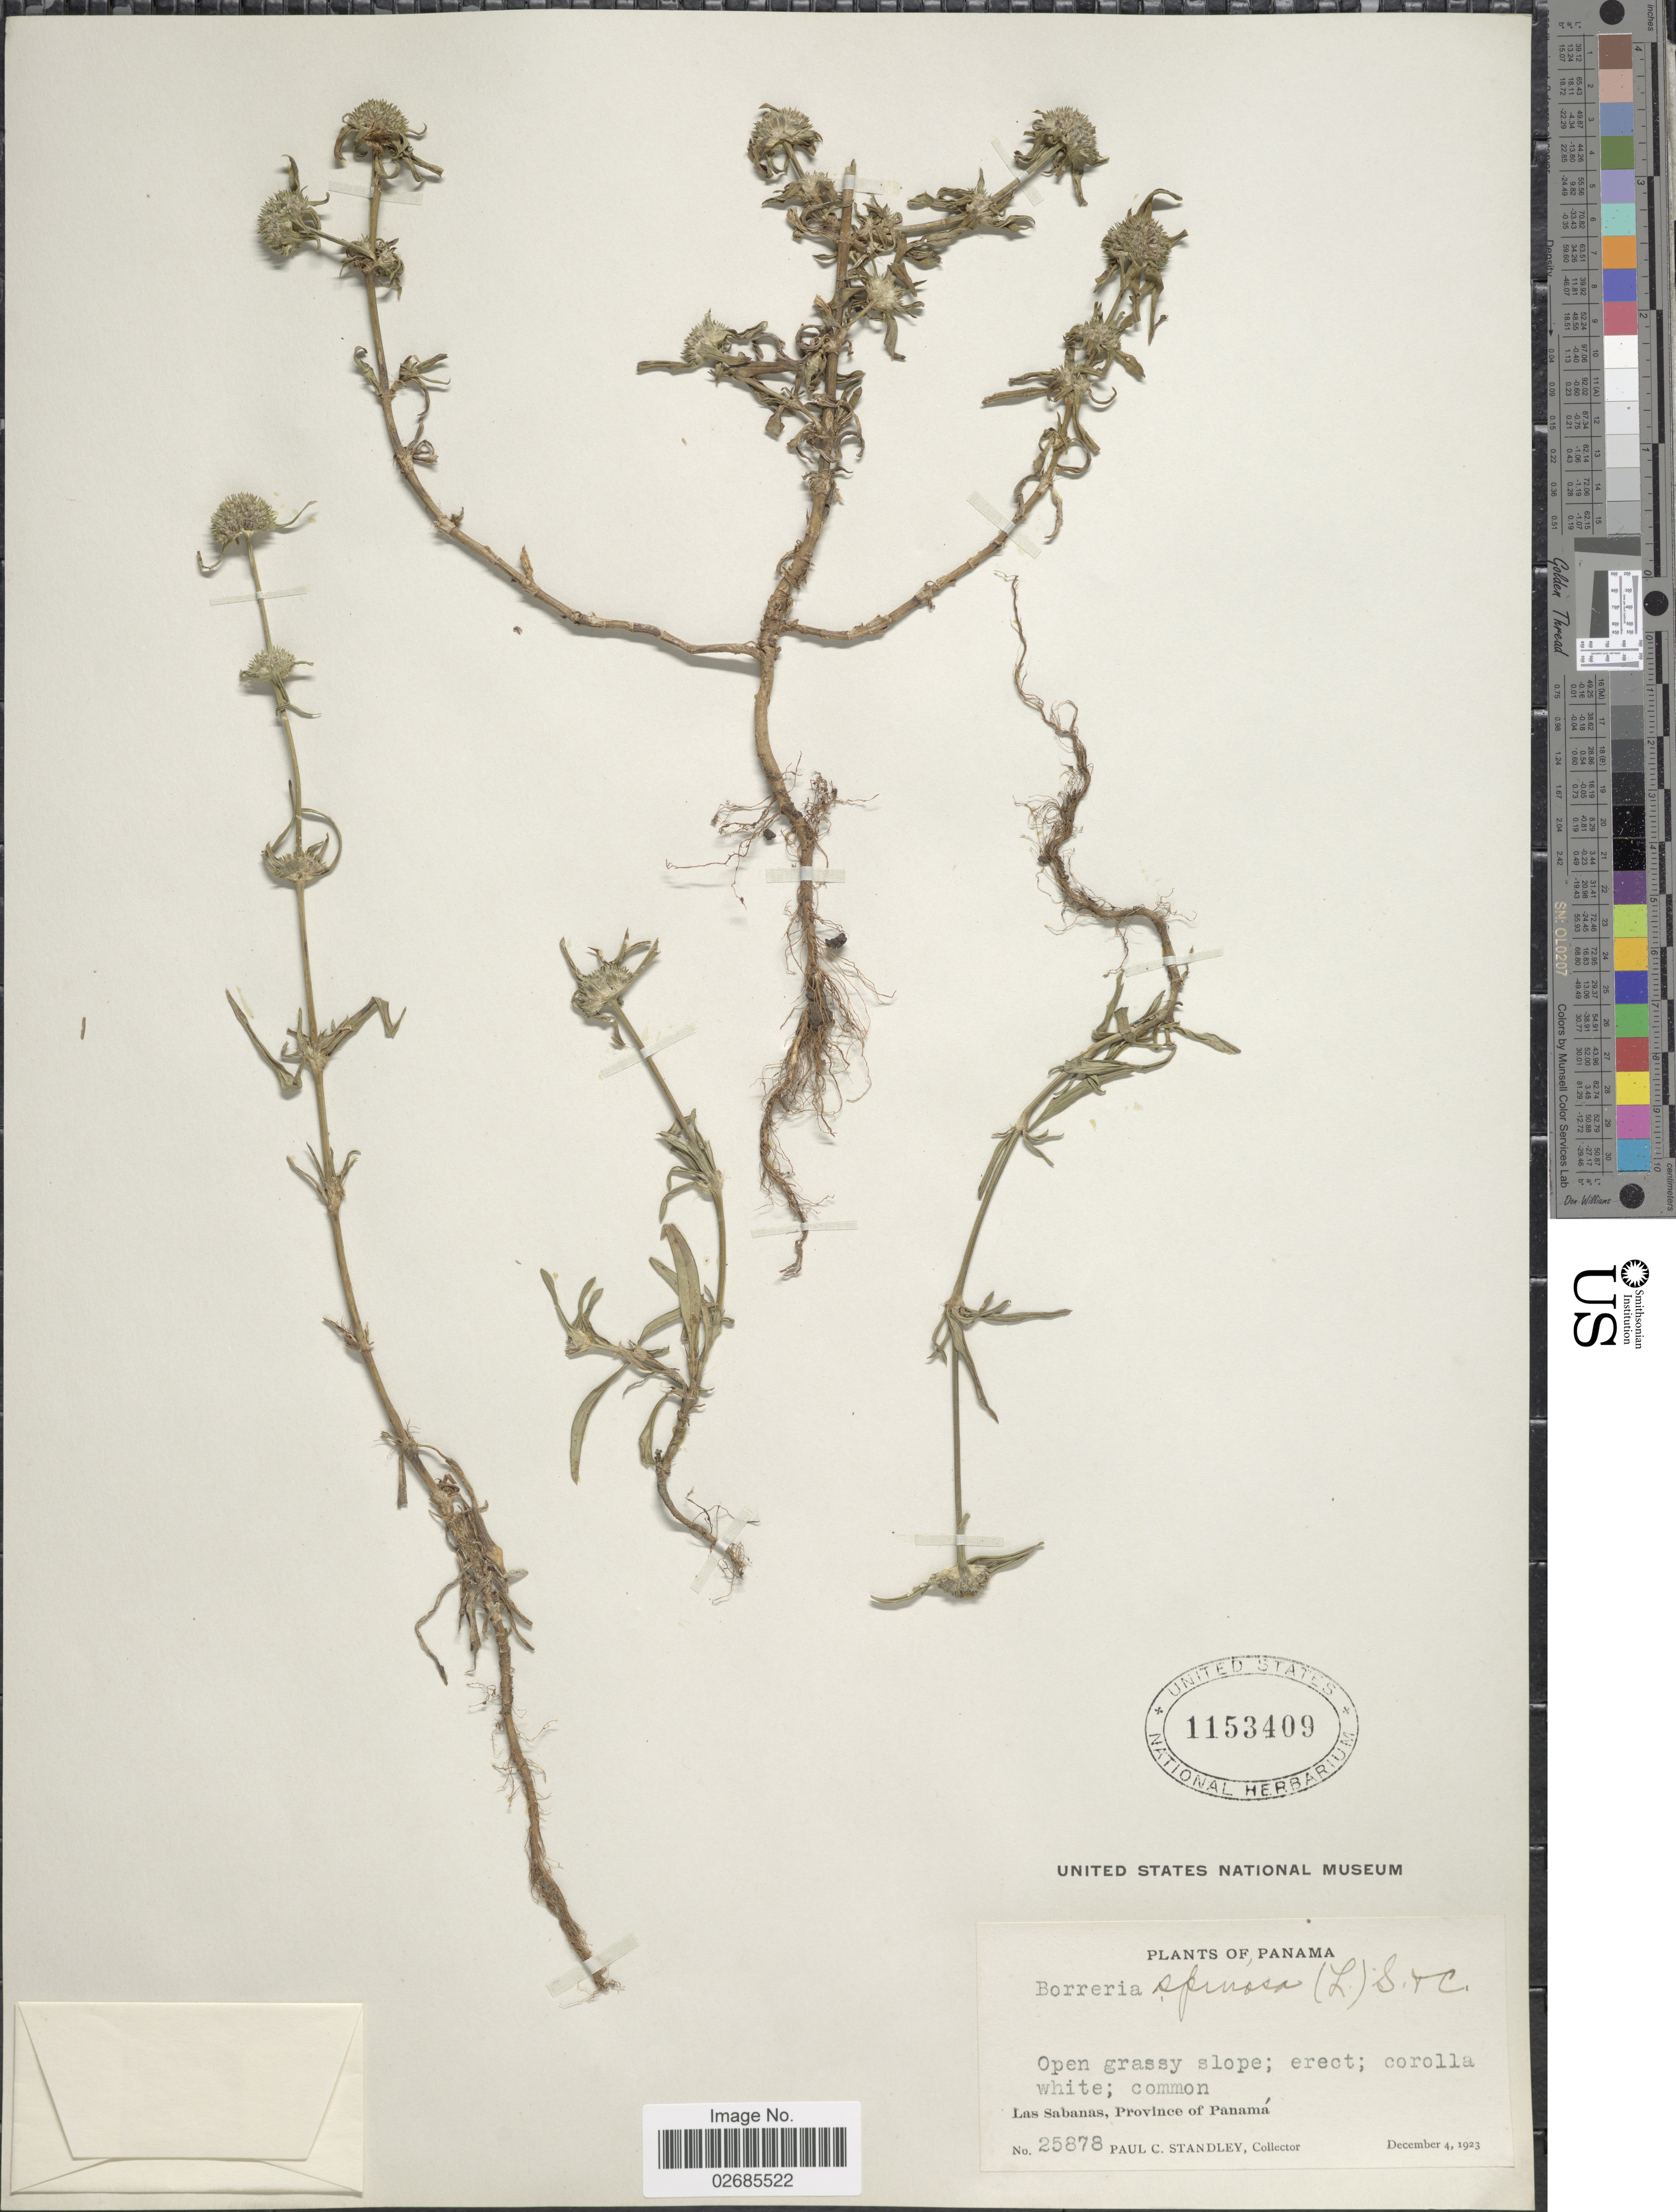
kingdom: Plantae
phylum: Tracheophyta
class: Magnoliopsida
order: Gentianales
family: Rubiaceae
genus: Borreria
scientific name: Borreria densiflora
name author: DC.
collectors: P. C. Standley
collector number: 25878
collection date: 1923-12-04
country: Panama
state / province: Panamá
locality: Open grassy slope; Las Sabanas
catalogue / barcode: US 1153409